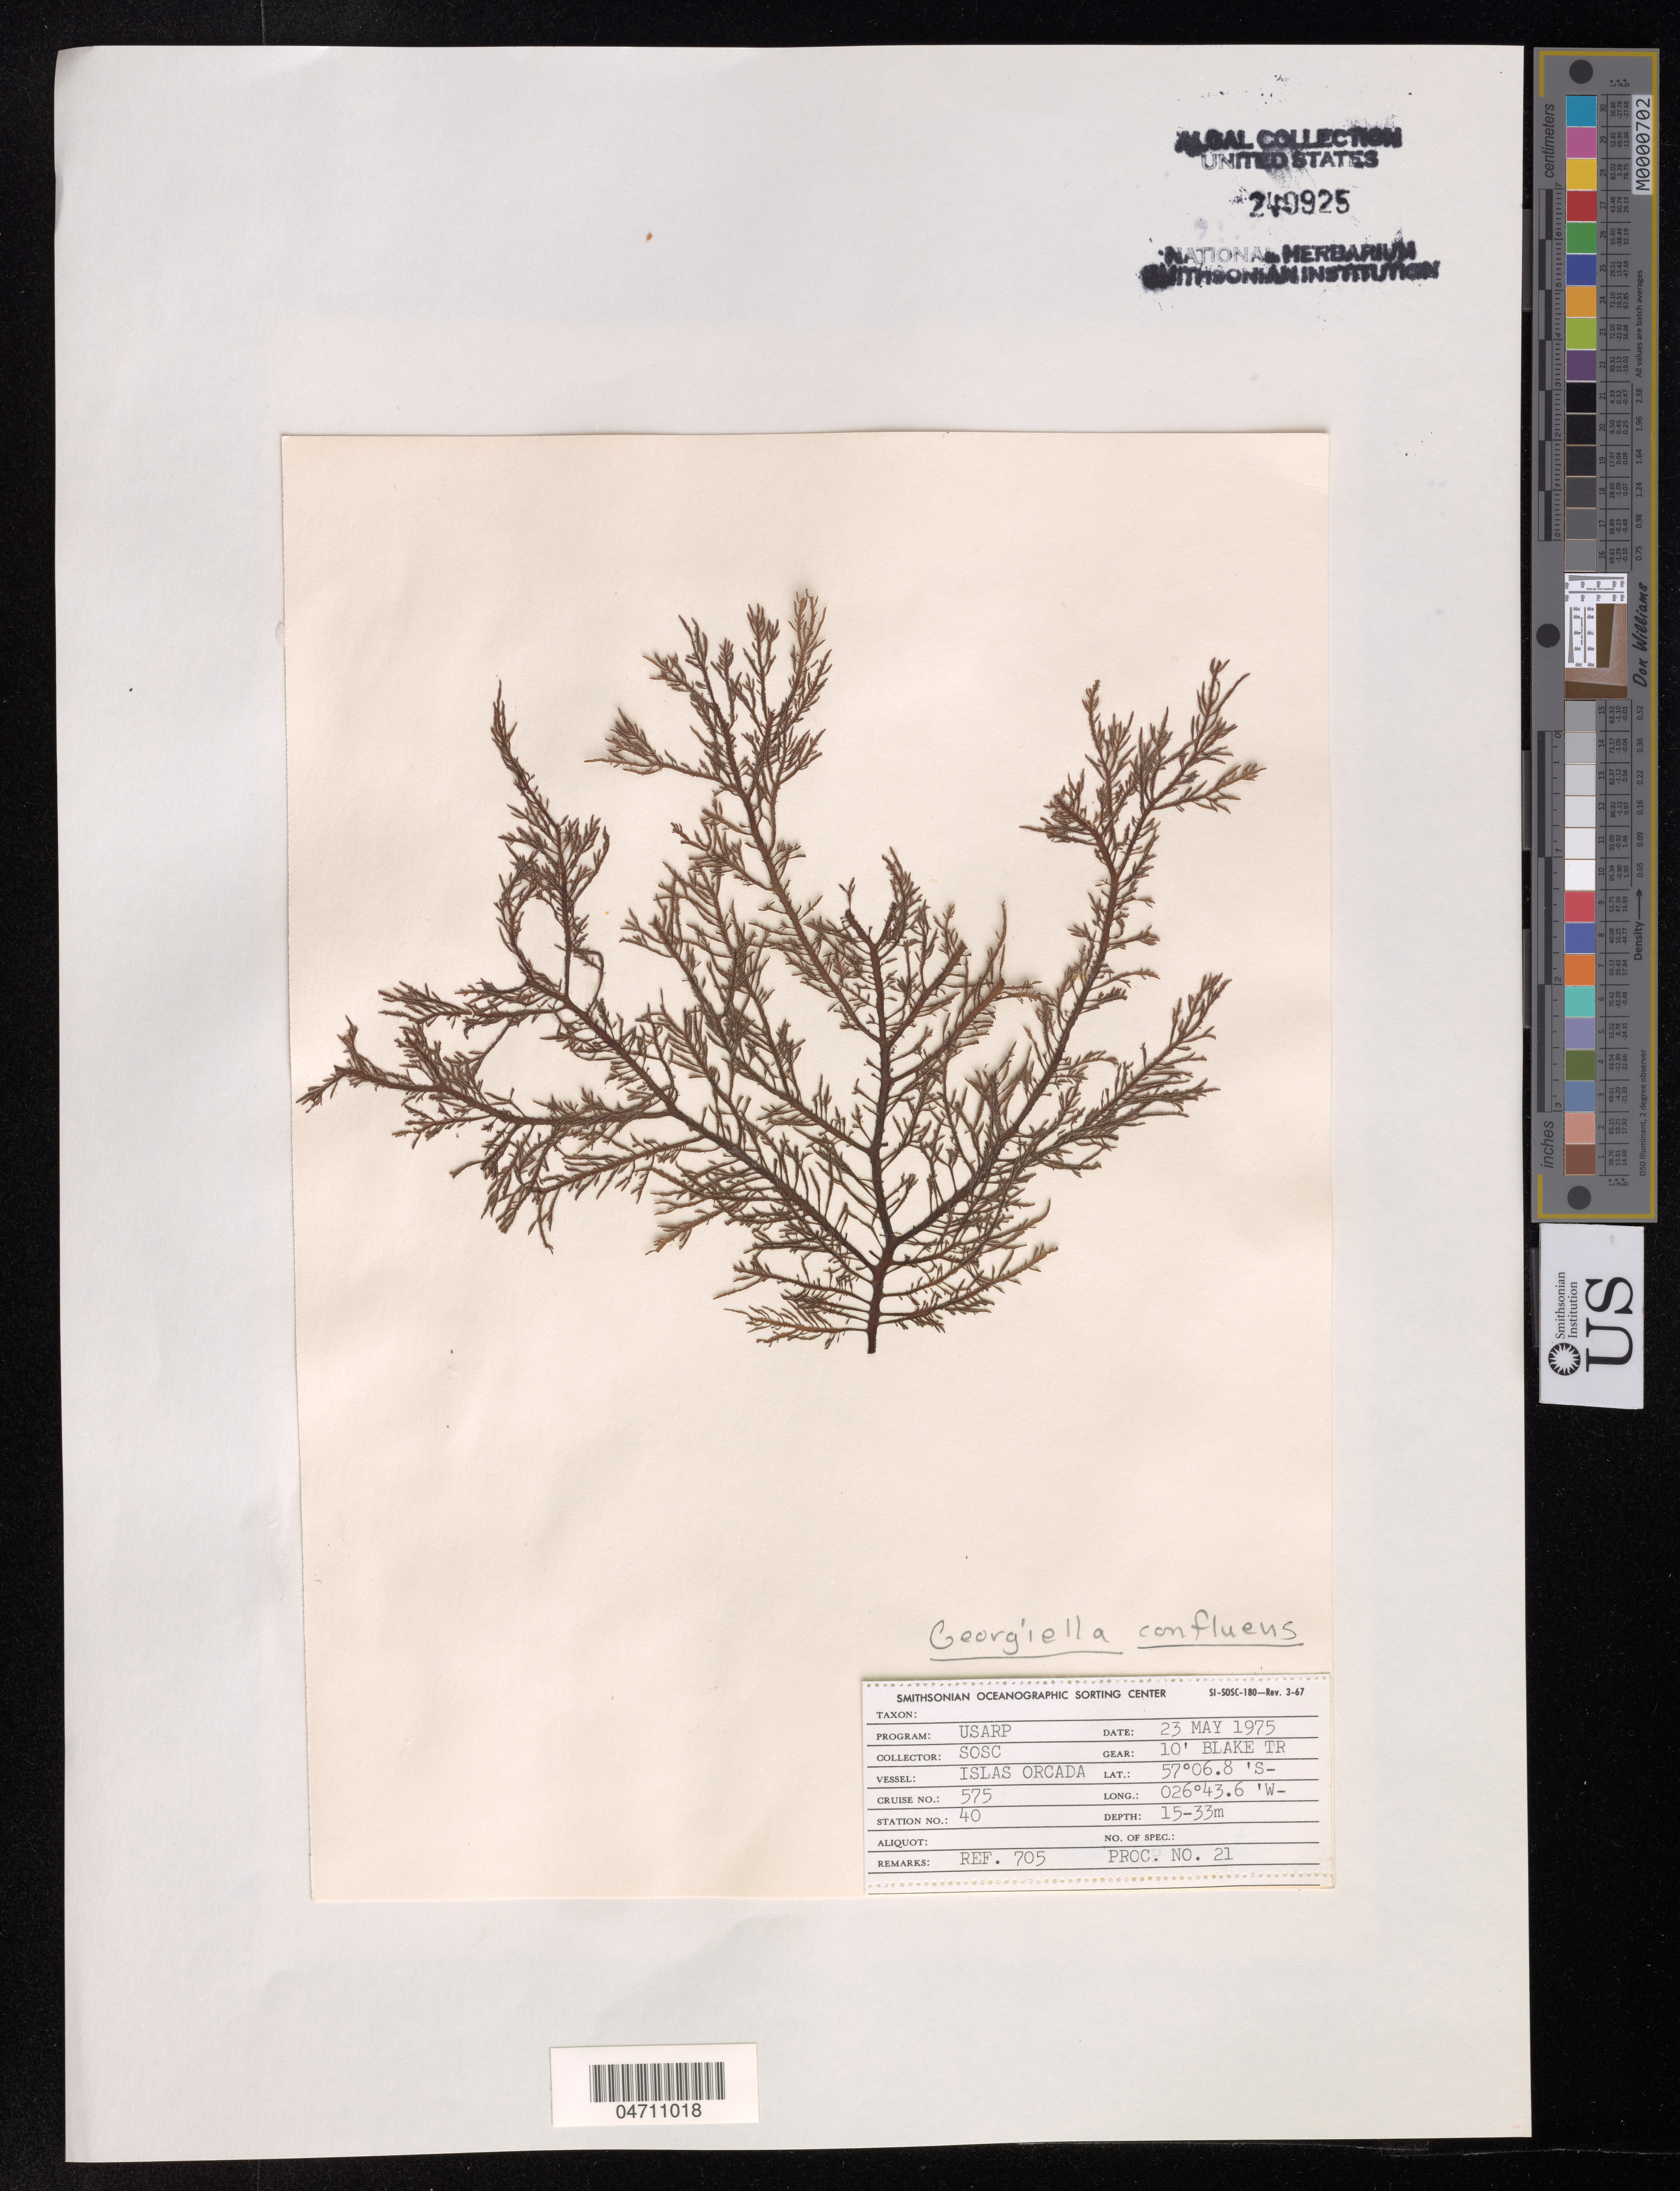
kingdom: Plantae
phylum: Rhodophyta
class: Florideophyceae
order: Ceramiales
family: Wrangeliaceae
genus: Georgiella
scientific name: Georgiella confluens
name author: (Reinsch) Kylin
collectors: SOSC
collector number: REF. 705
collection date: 1975-05-23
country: United Kingdom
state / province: Scotland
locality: Islas Orcada.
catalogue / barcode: US 240925